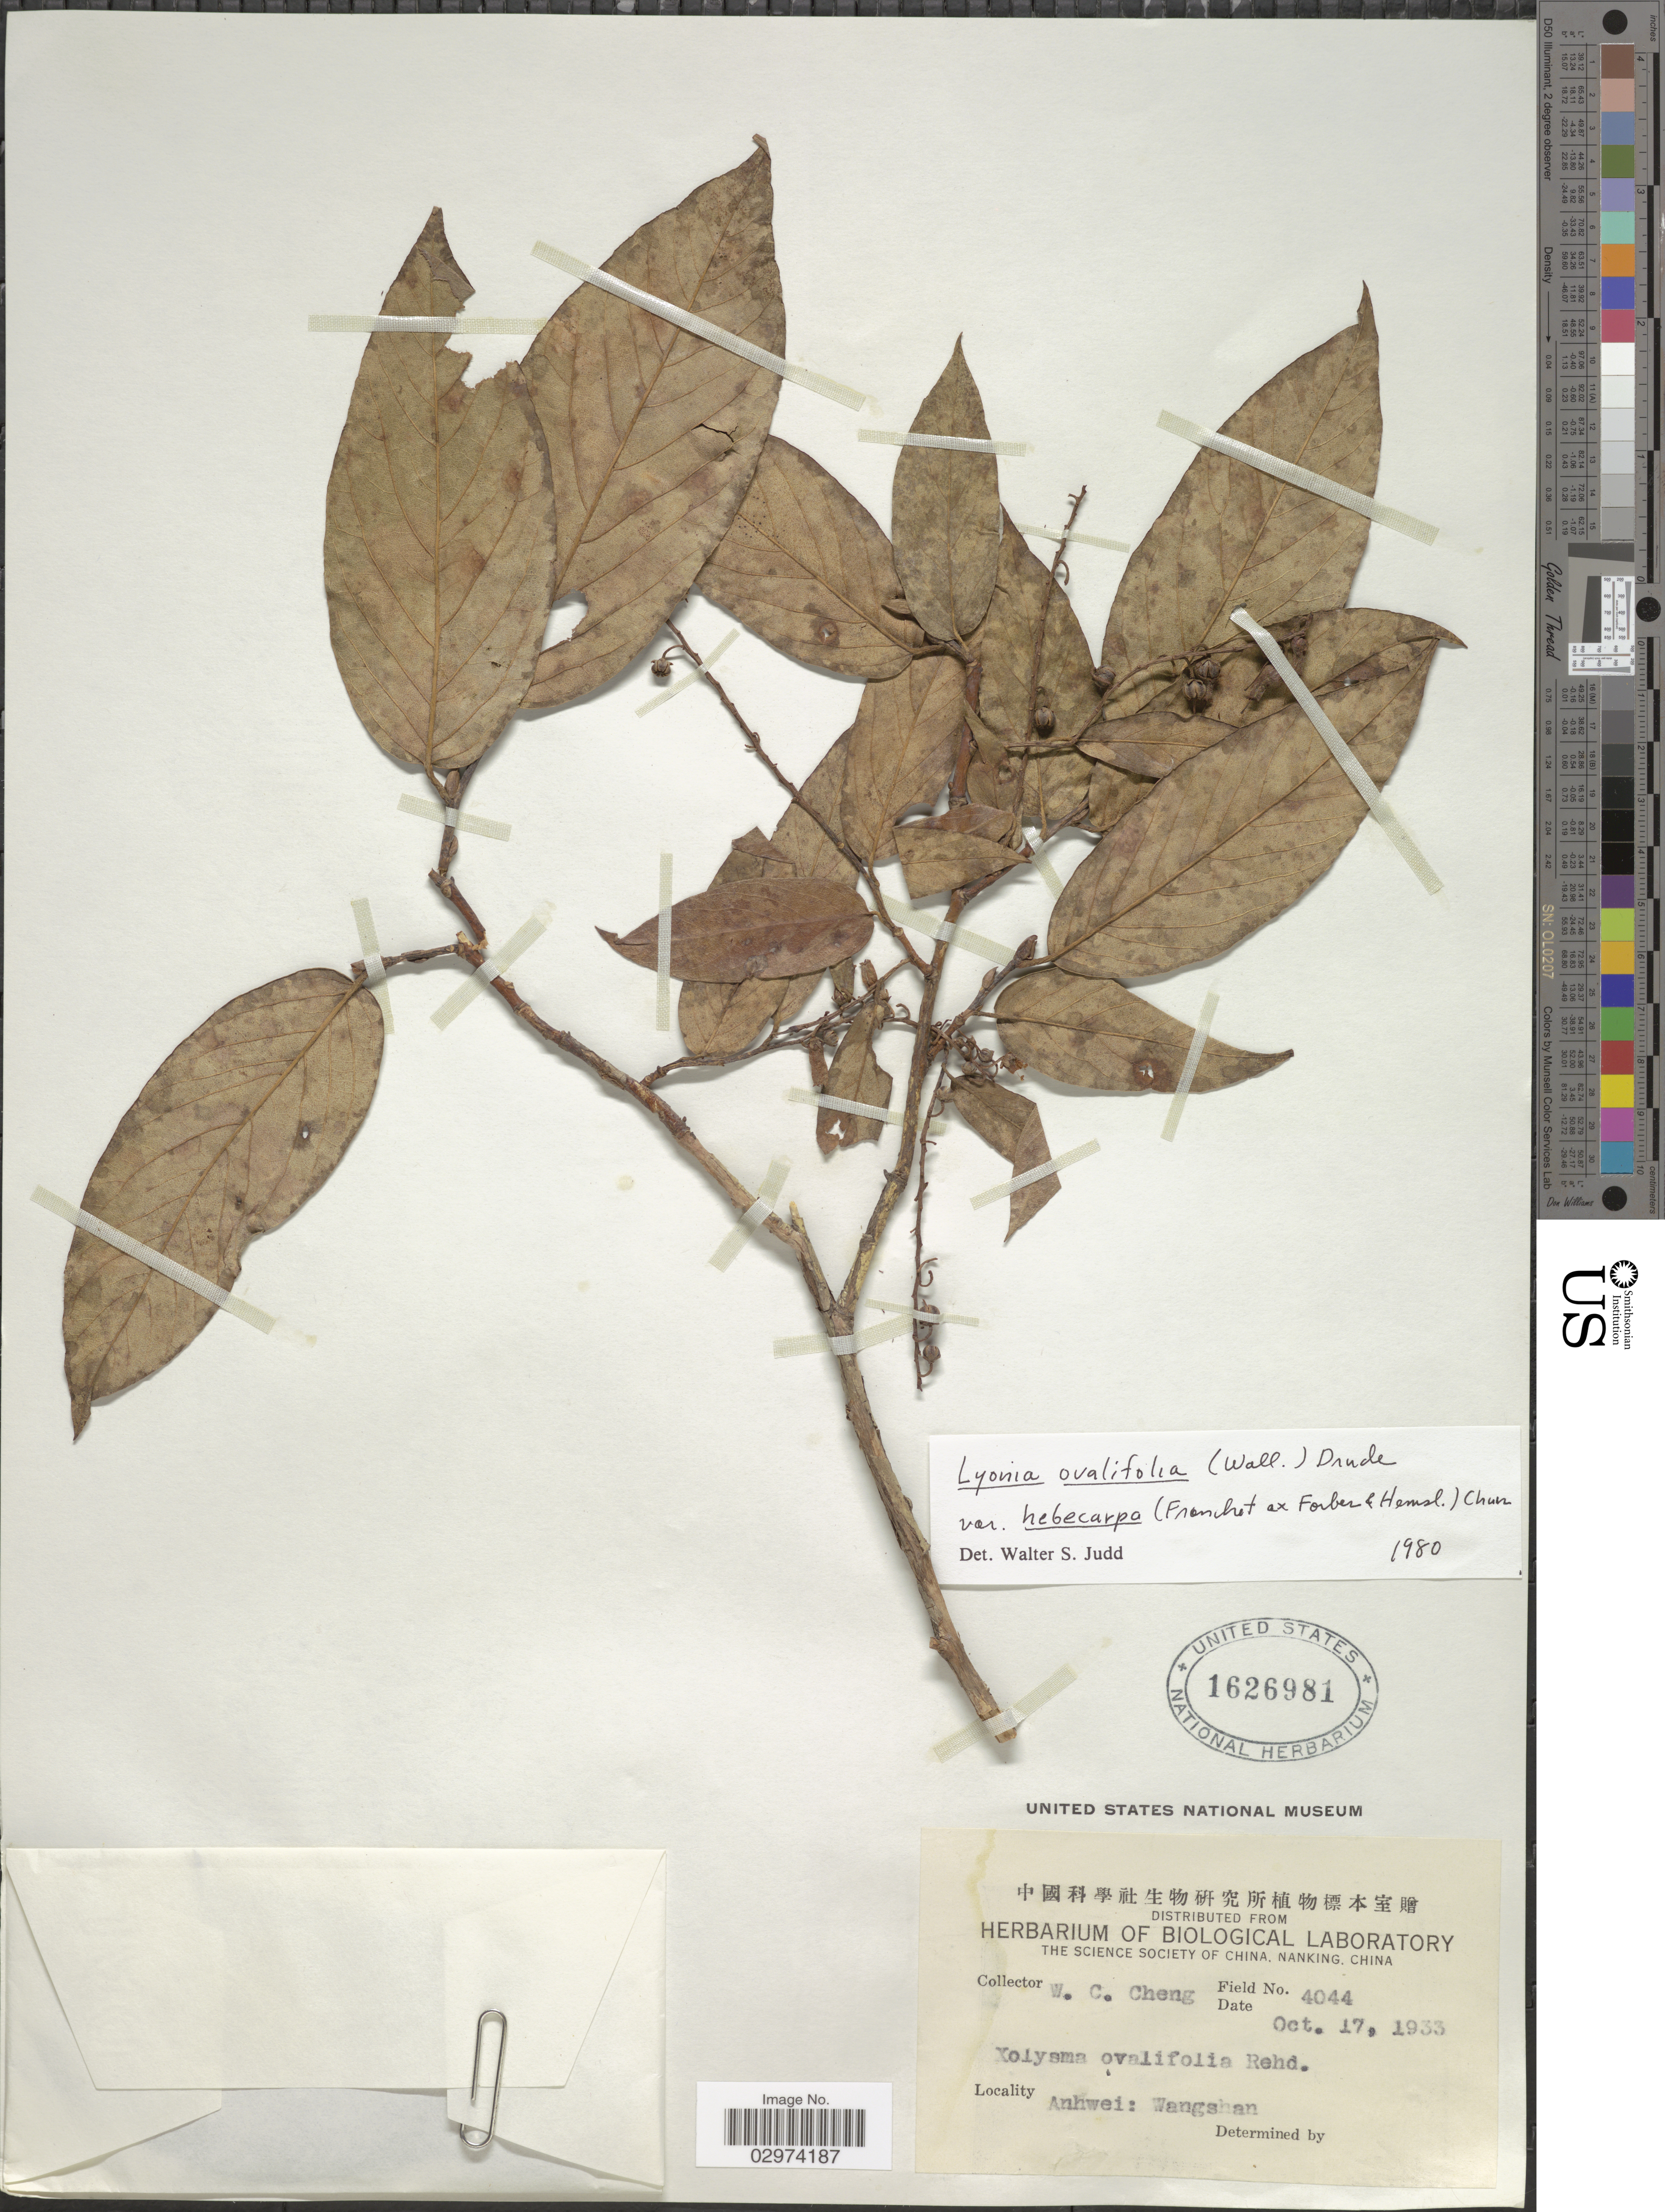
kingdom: Plantae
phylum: Tracheophyta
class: Magnoliopsida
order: Ericales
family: Ericaceae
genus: Lyonia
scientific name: Lyonia ovalifolia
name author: (Wall.) Drude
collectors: W. C. Cheng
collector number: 4044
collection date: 1933-10-17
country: China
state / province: Anhui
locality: Anhwei: Wangshan.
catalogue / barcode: US 1626981